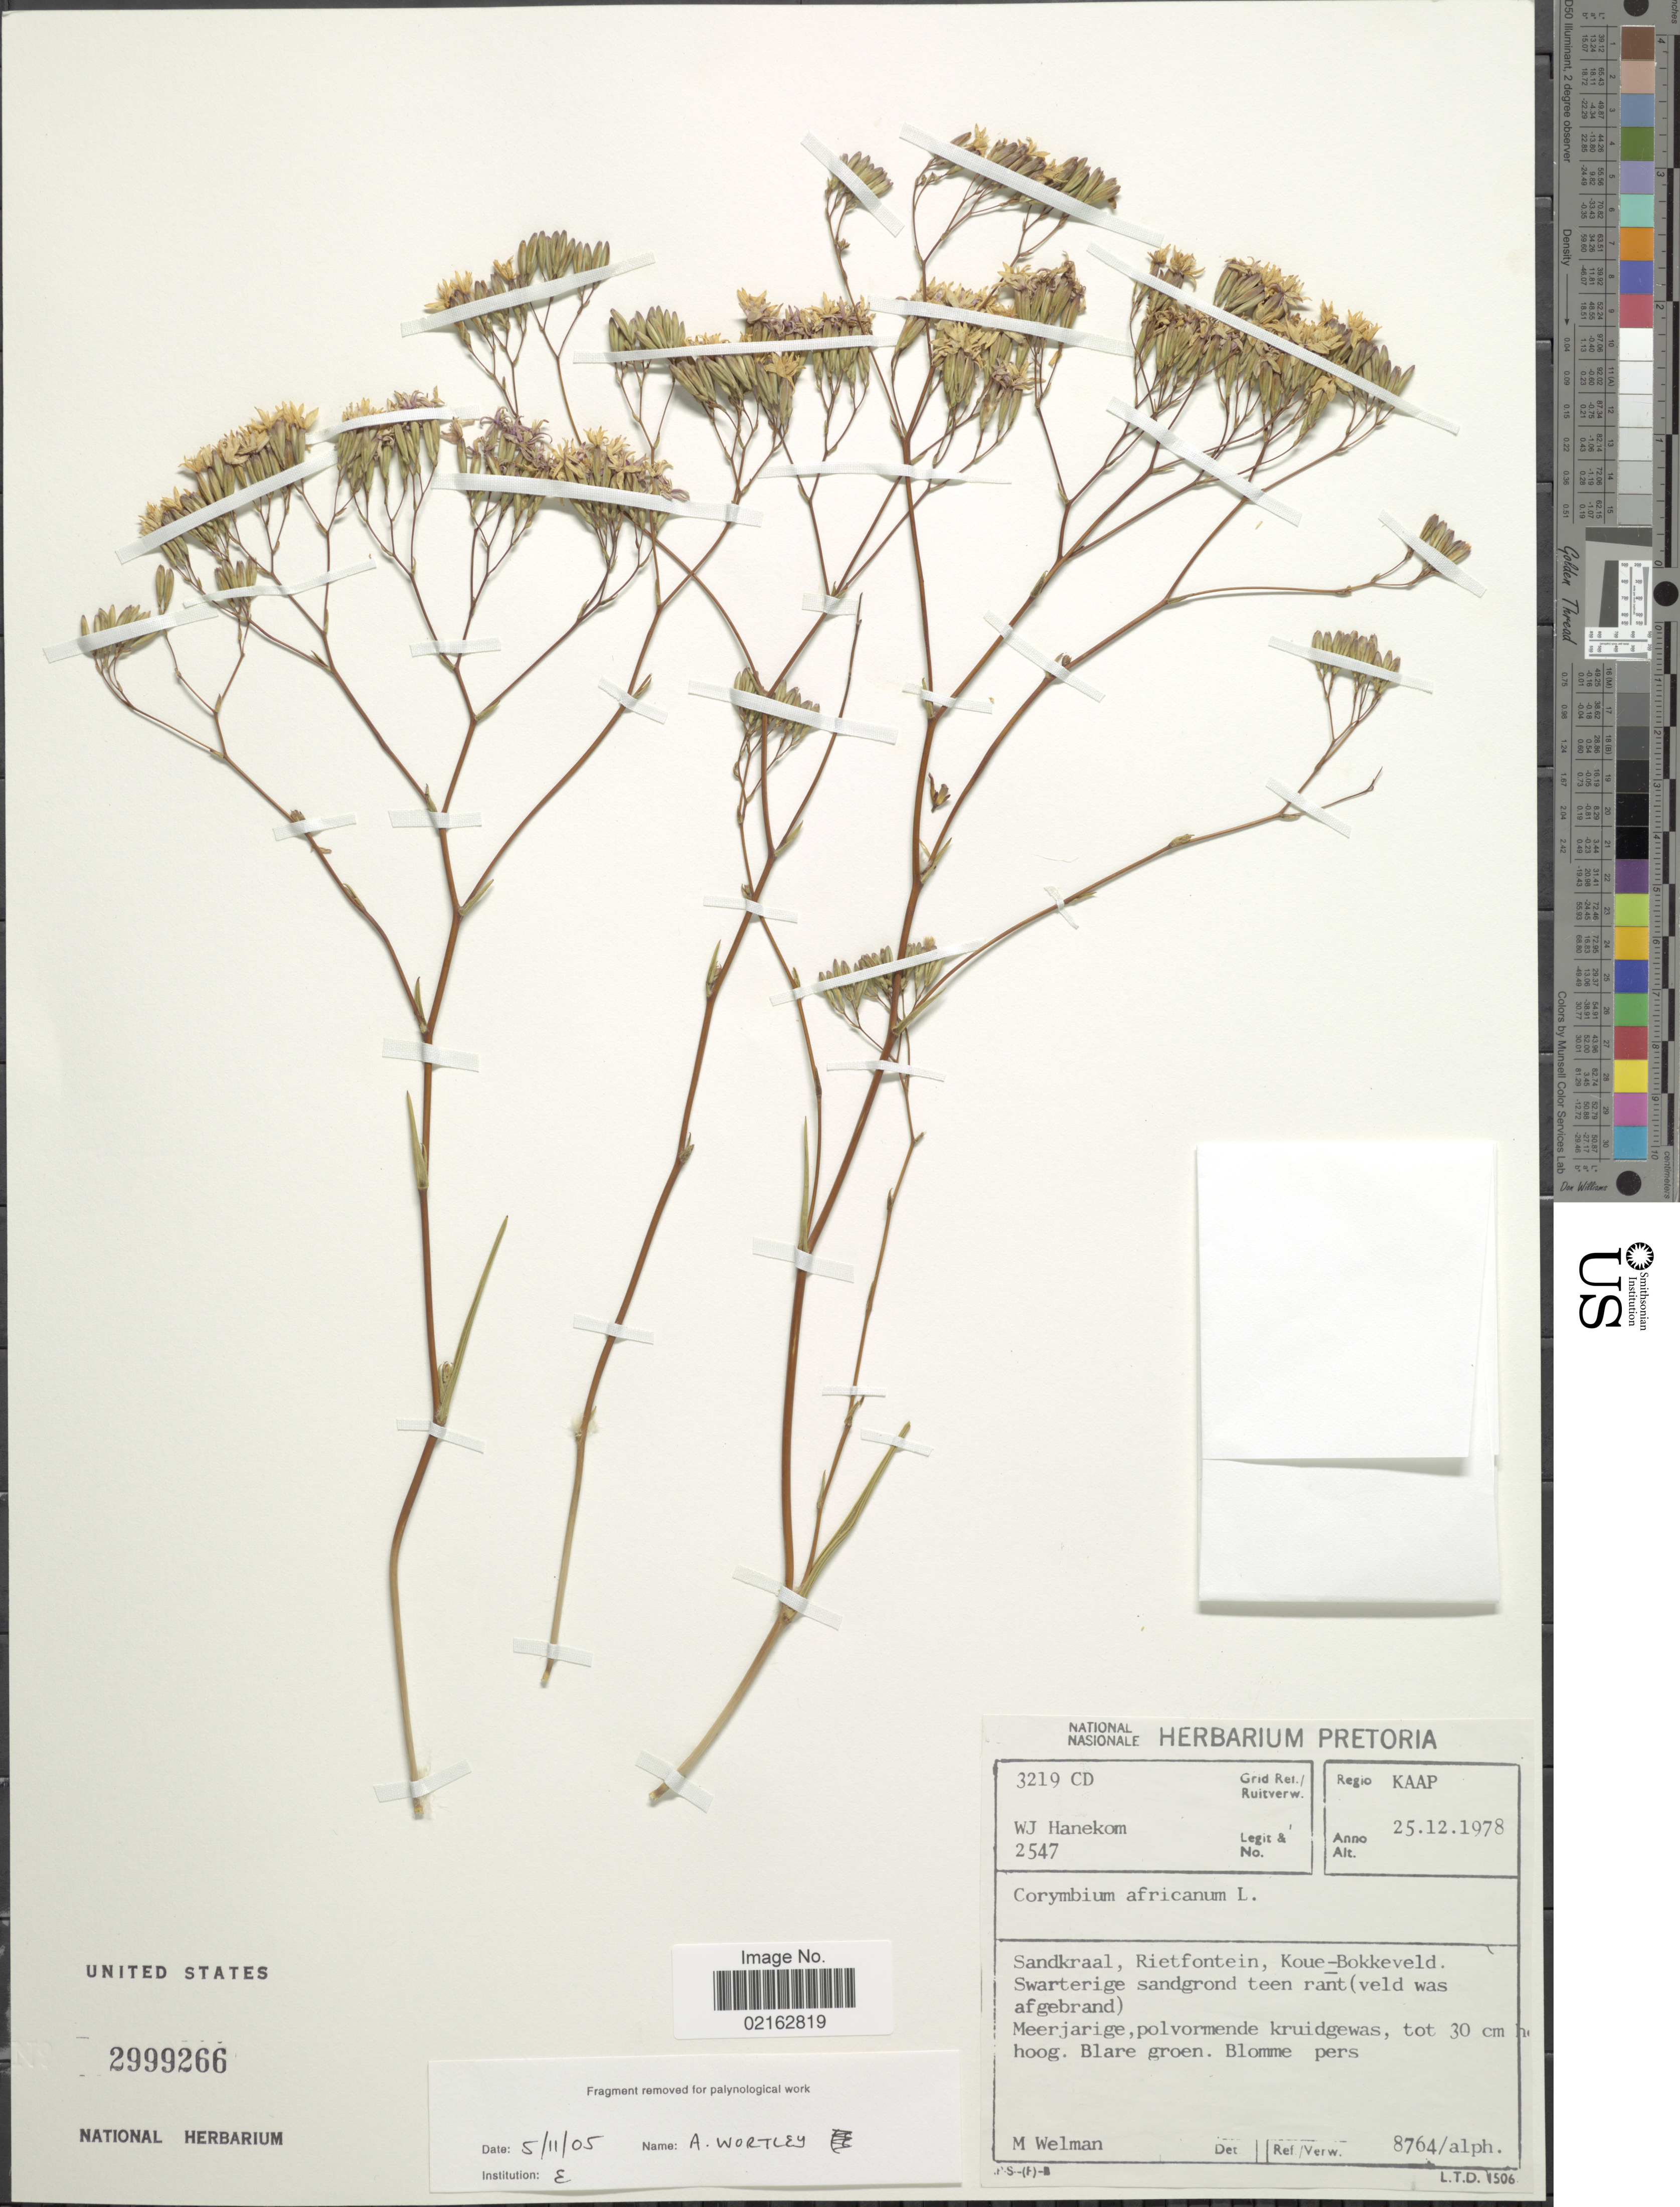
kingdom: Plantae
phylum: Tracheophyta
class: Magnoliopsida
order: Asterales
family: Asteraceae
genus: Corymbium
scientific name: Corymbium africanum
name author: L.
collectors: W. Hanekom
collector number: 2547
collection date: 1978-12-25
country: South Africa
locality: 3219 CD. Regio Kaap. Sandkraal, Rietfontein, Koue-Bokkeveld.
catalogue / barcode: US 2999266